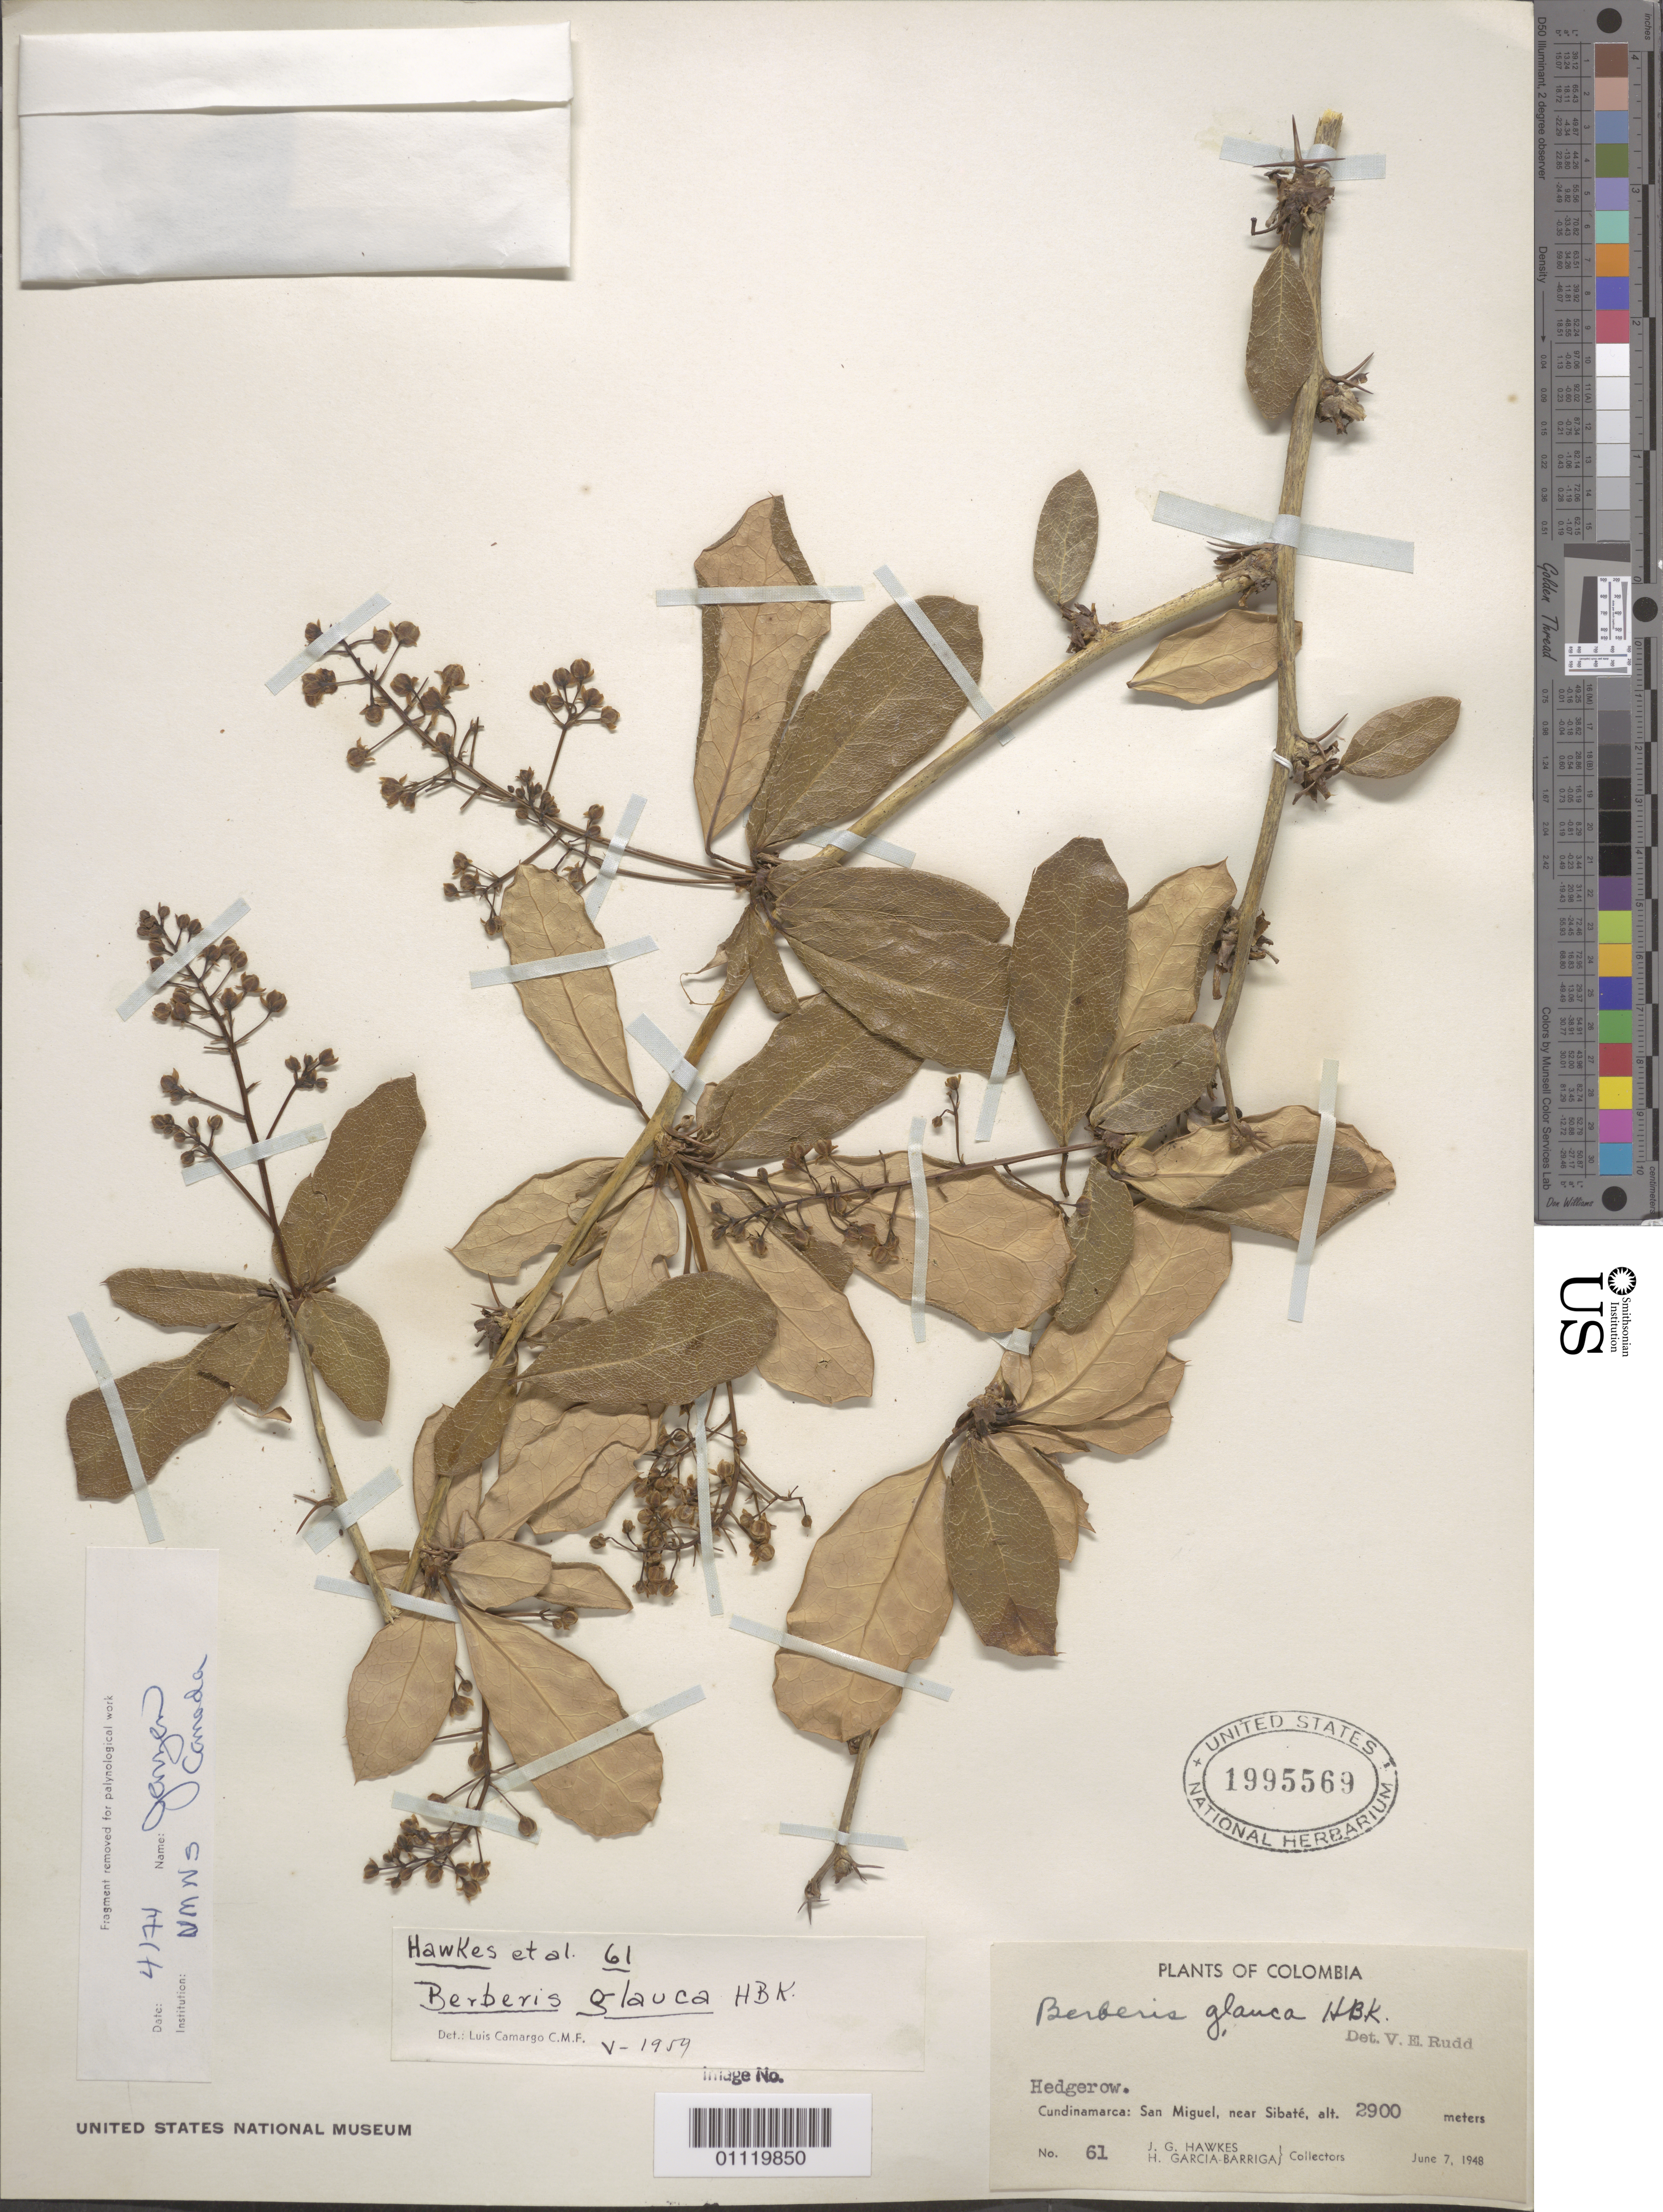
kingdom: Plantae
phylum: Tracheophyta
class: Magnoliopsida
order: Ranunculales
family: Berberidaceae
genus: Berberis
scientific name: Berberis glauca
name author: Kunth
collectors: J. Hawkes & J. Cuatrecasas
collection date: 1948-06-07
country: Colombia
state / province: Cundinamarca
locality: San Miguel, near Sibate.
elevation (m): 2900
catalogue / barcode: US 1995569